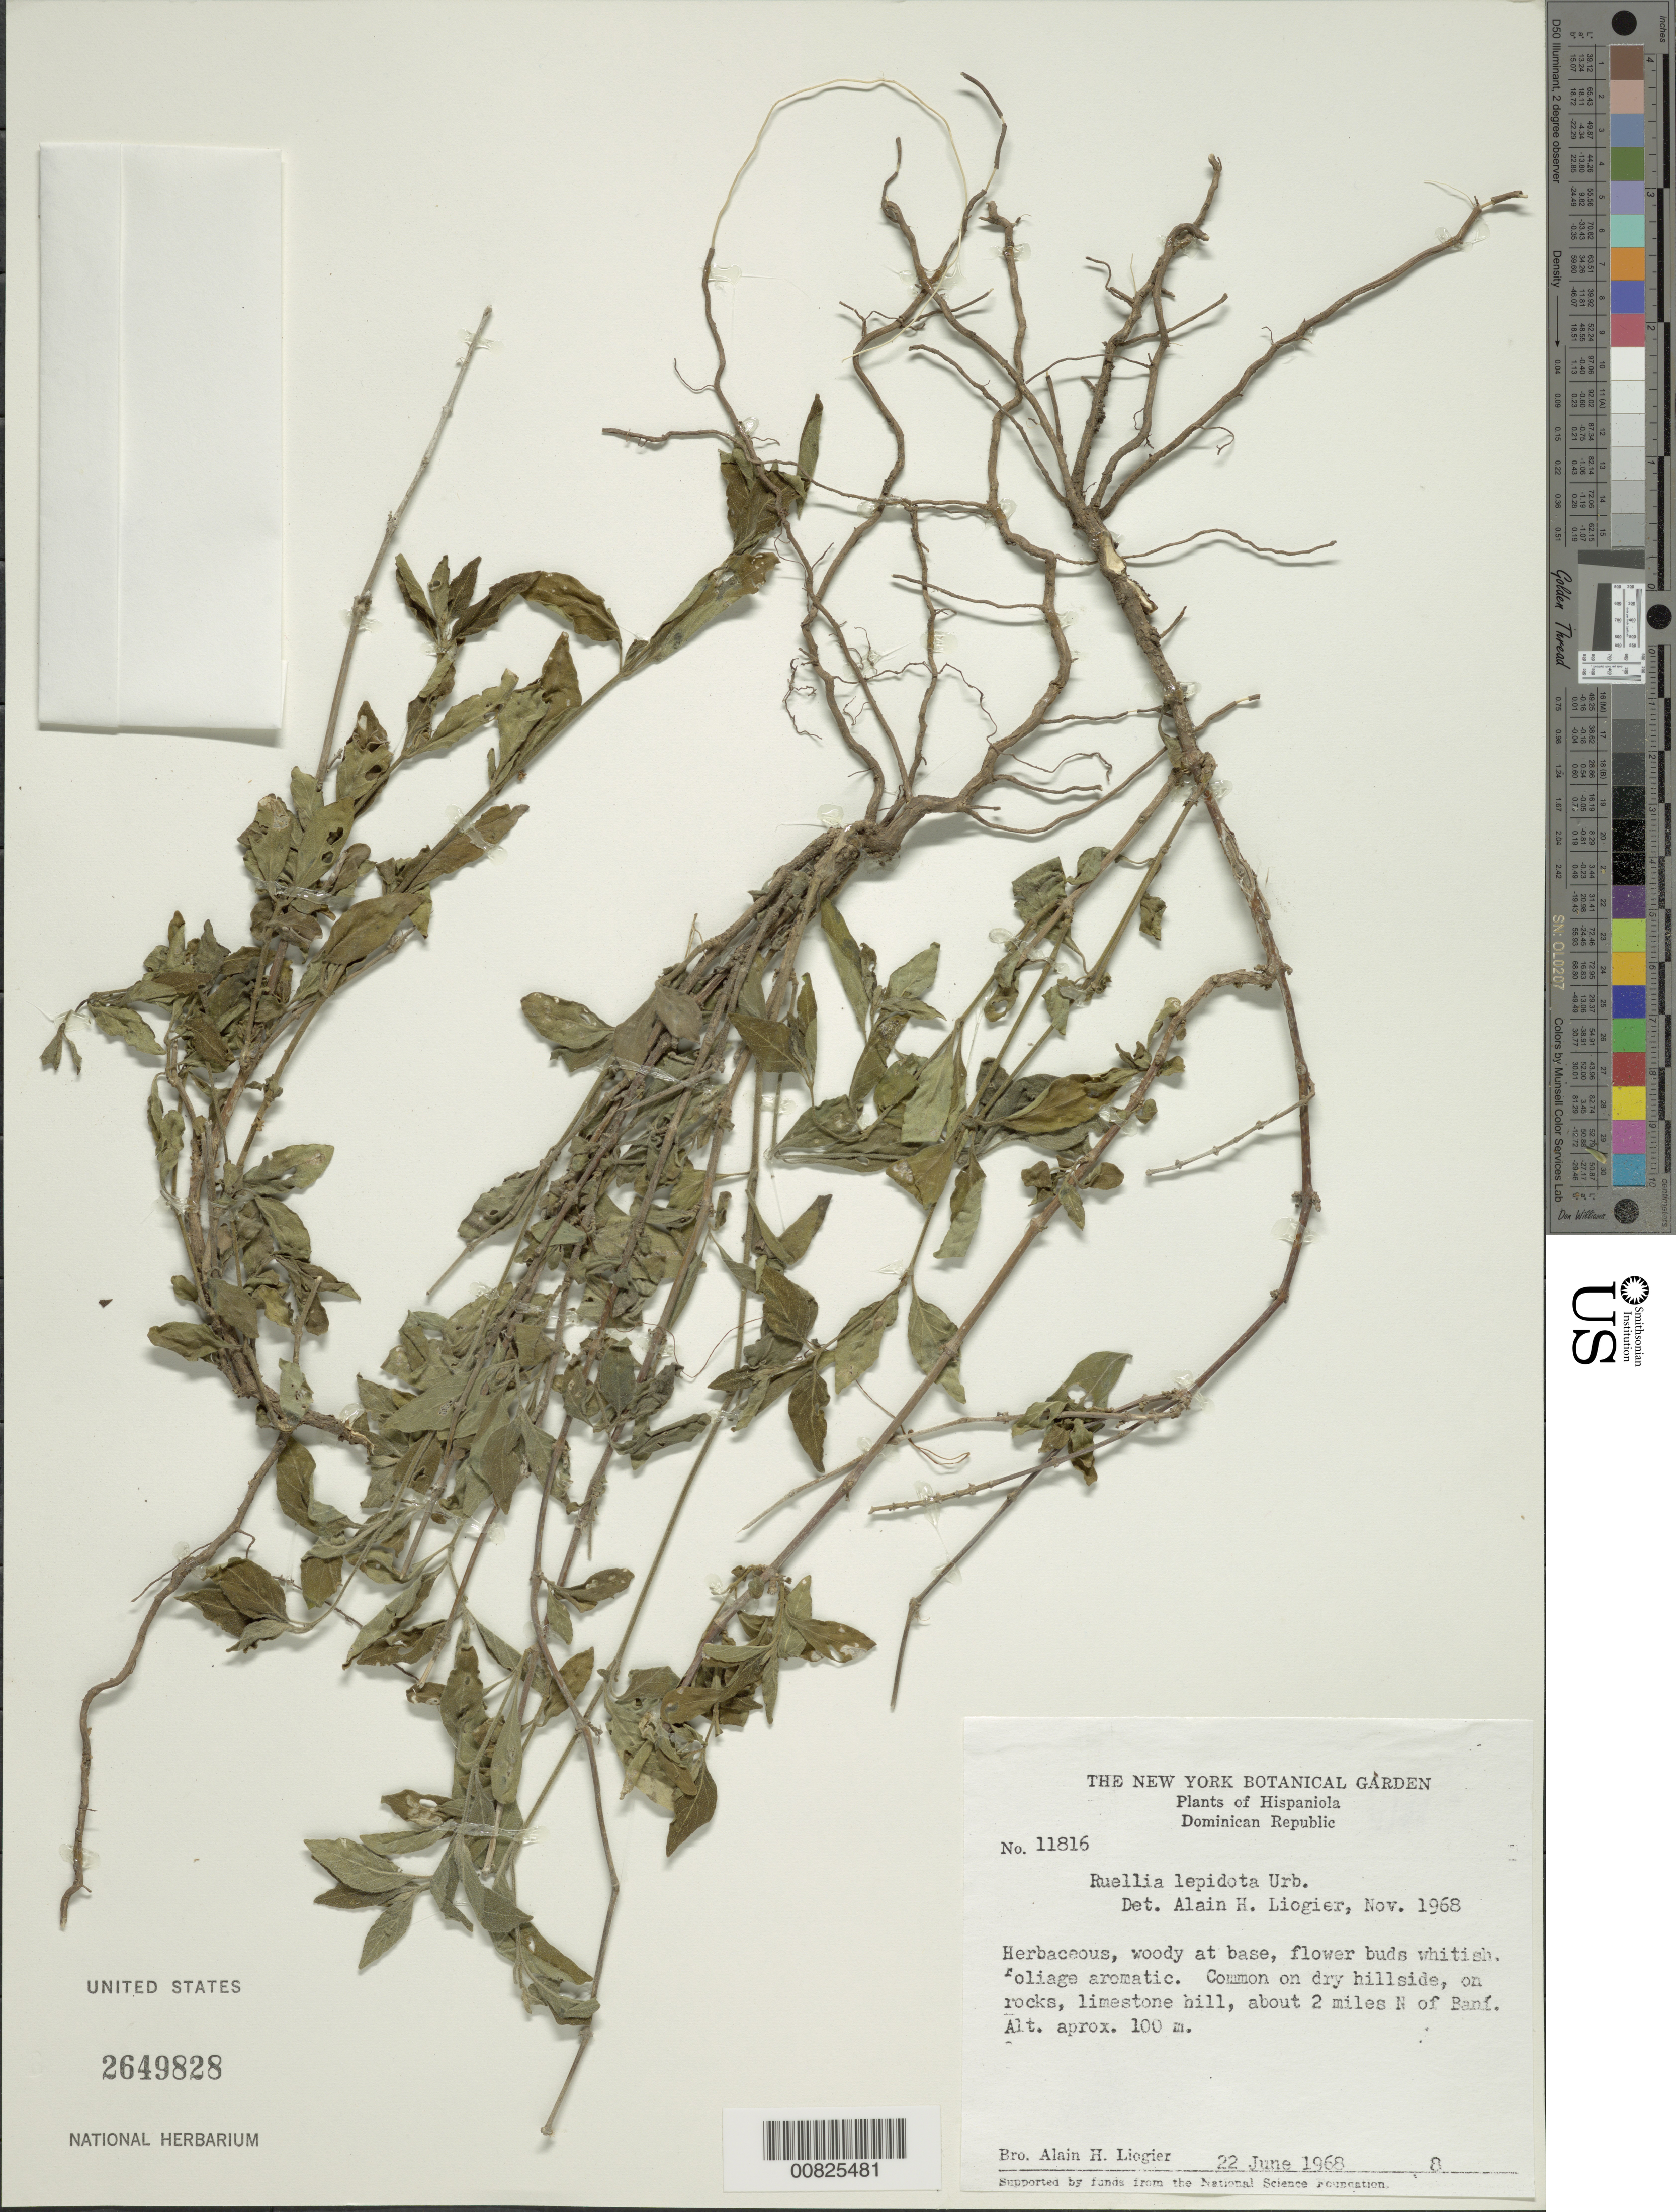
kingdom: Plantae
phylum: Tracheophyta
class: Magnoliopsida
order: Lamiales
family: Acanthaceae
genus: Ruellia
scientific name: Ruellia lepidota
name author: Urb.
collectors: A. H. Liogier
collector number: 11816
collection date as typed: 22 Jun 1968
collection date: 1968-06-22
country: Dominican Republic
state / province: Peravia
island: Hispaniola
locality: About 2 miles N of Baní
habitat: On rocks, on dry limestone hillside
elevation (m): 100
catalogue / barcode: US 2649828